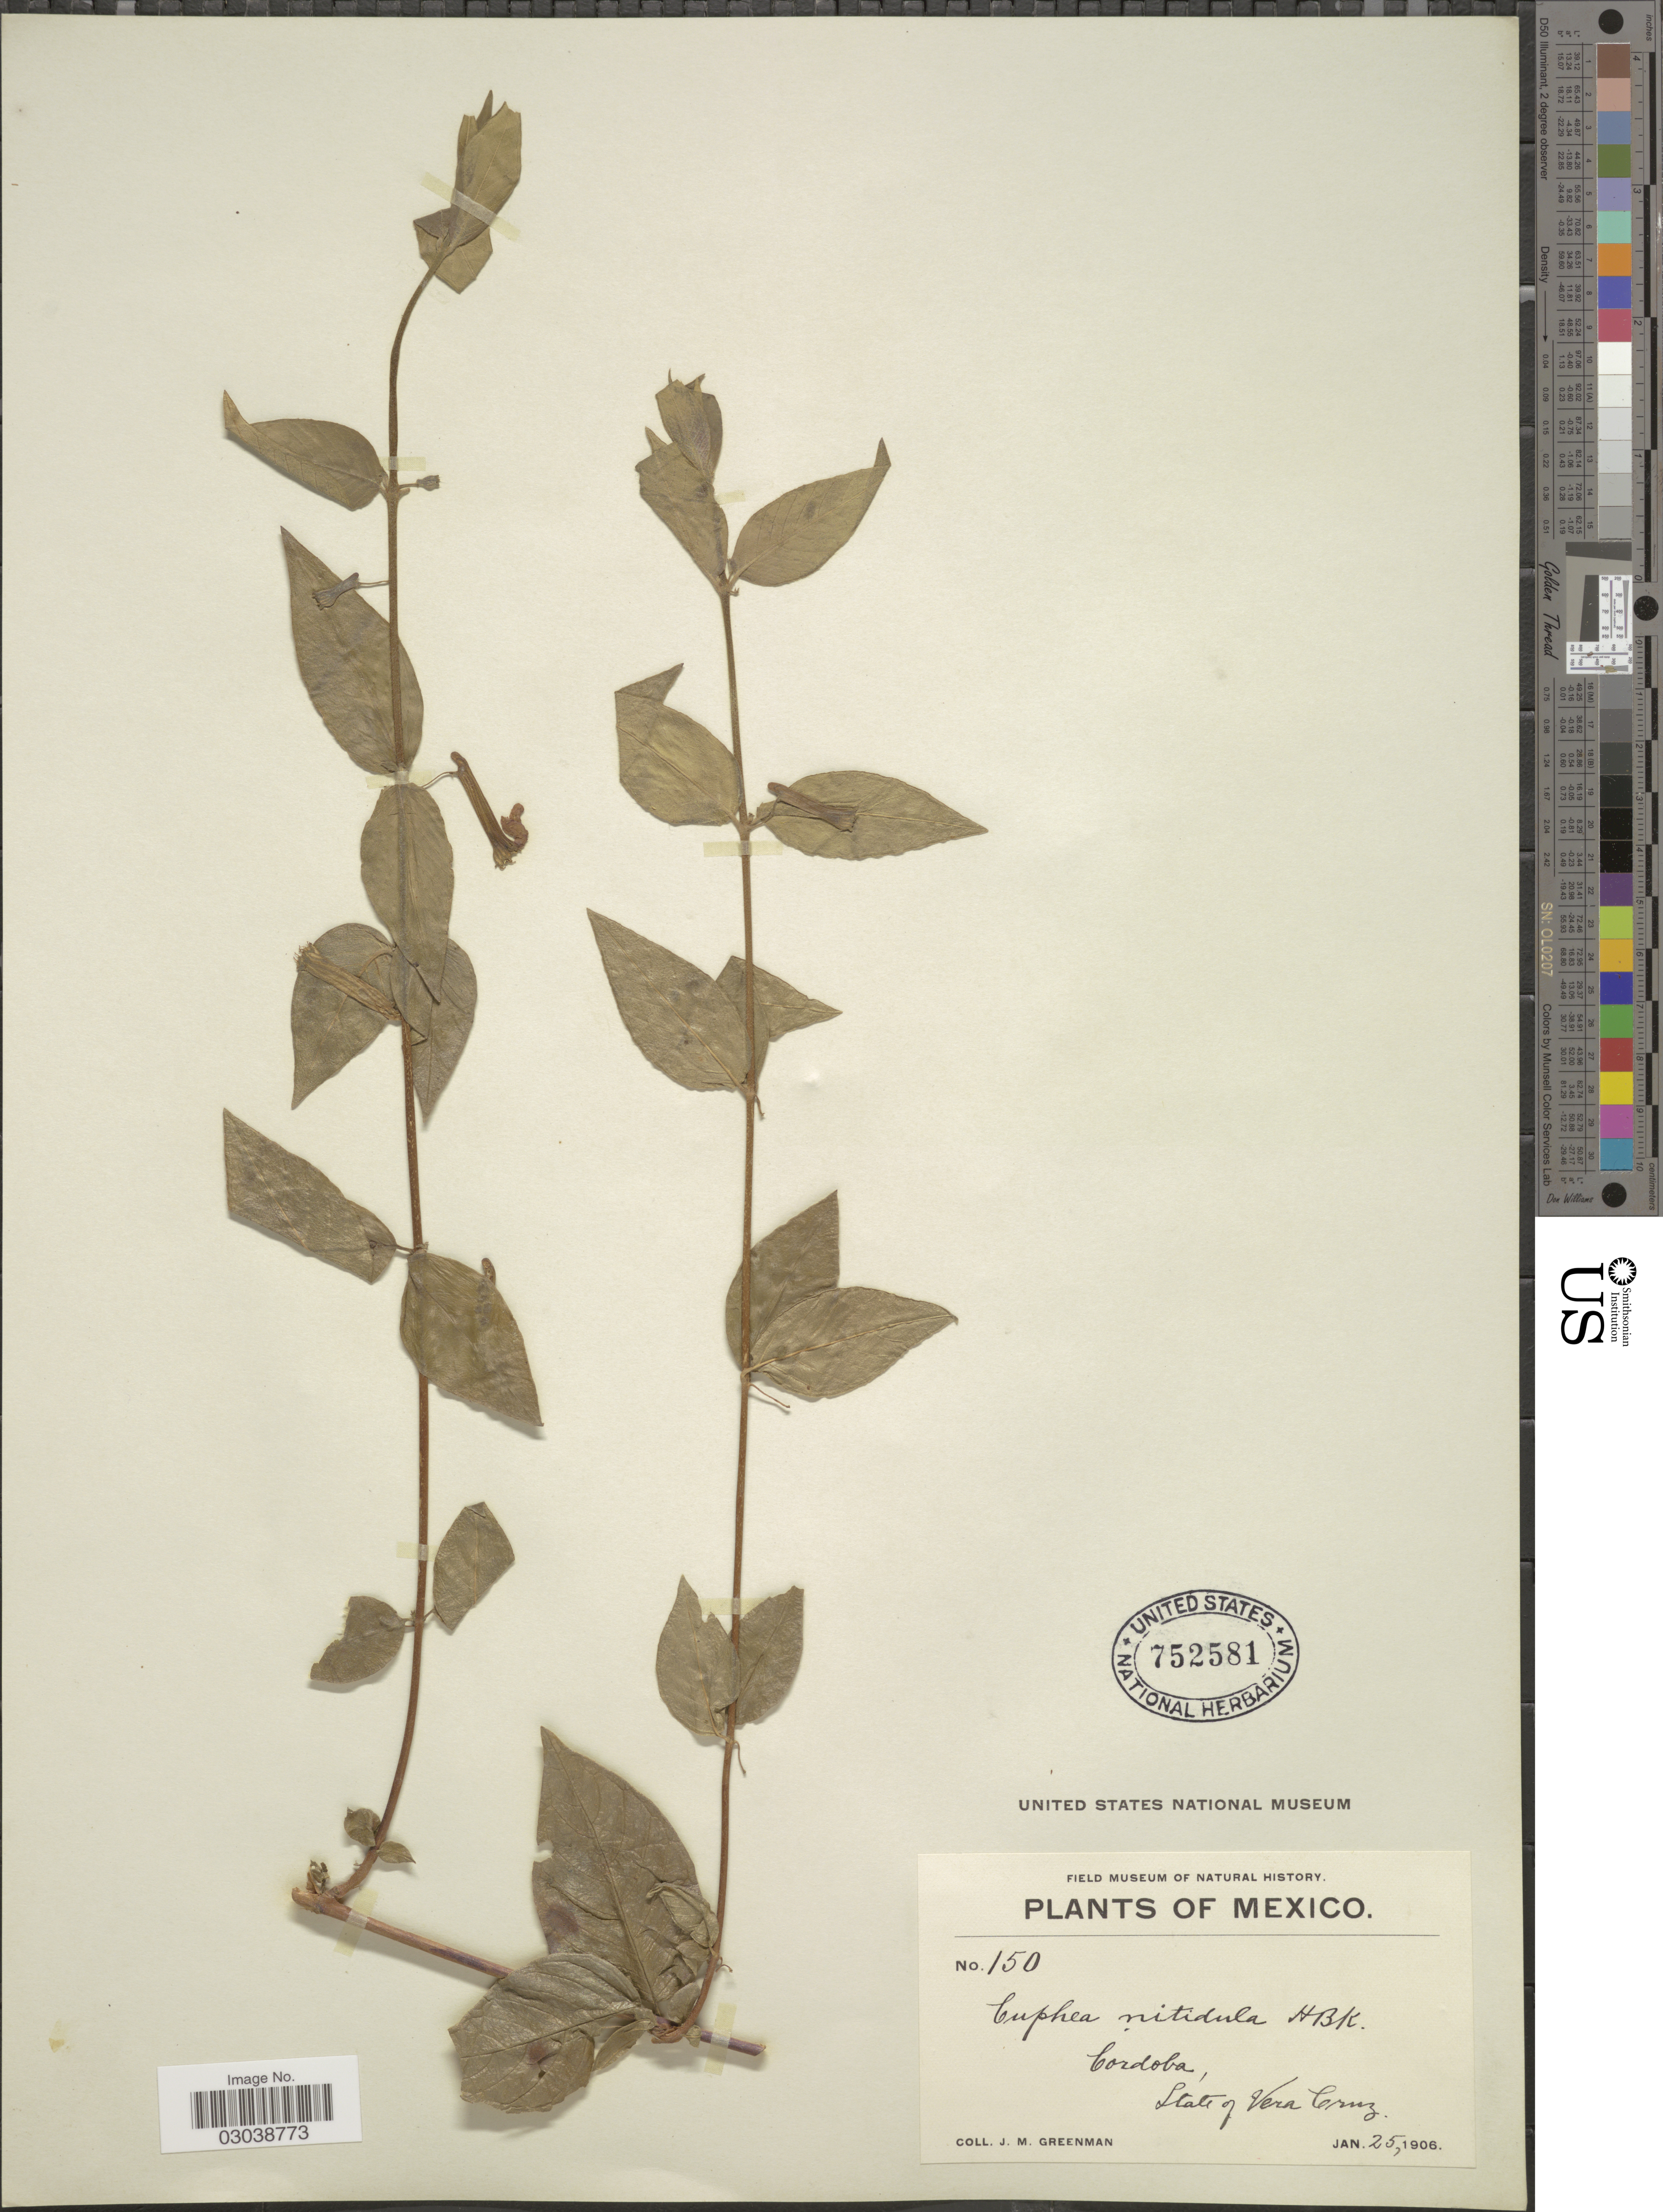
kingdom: Plantae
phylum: Tracheophyta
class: Magnoliopsida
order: Myrtales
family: Lythraceae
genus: Cuphea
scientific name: Cuphea nitidula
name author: Kunth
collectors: J. M. Greenman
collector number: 150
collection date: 1906-01-25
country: Mexico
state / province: Veracruz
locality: Cordoba, State of Vera Cruz.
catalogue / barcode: US 752581